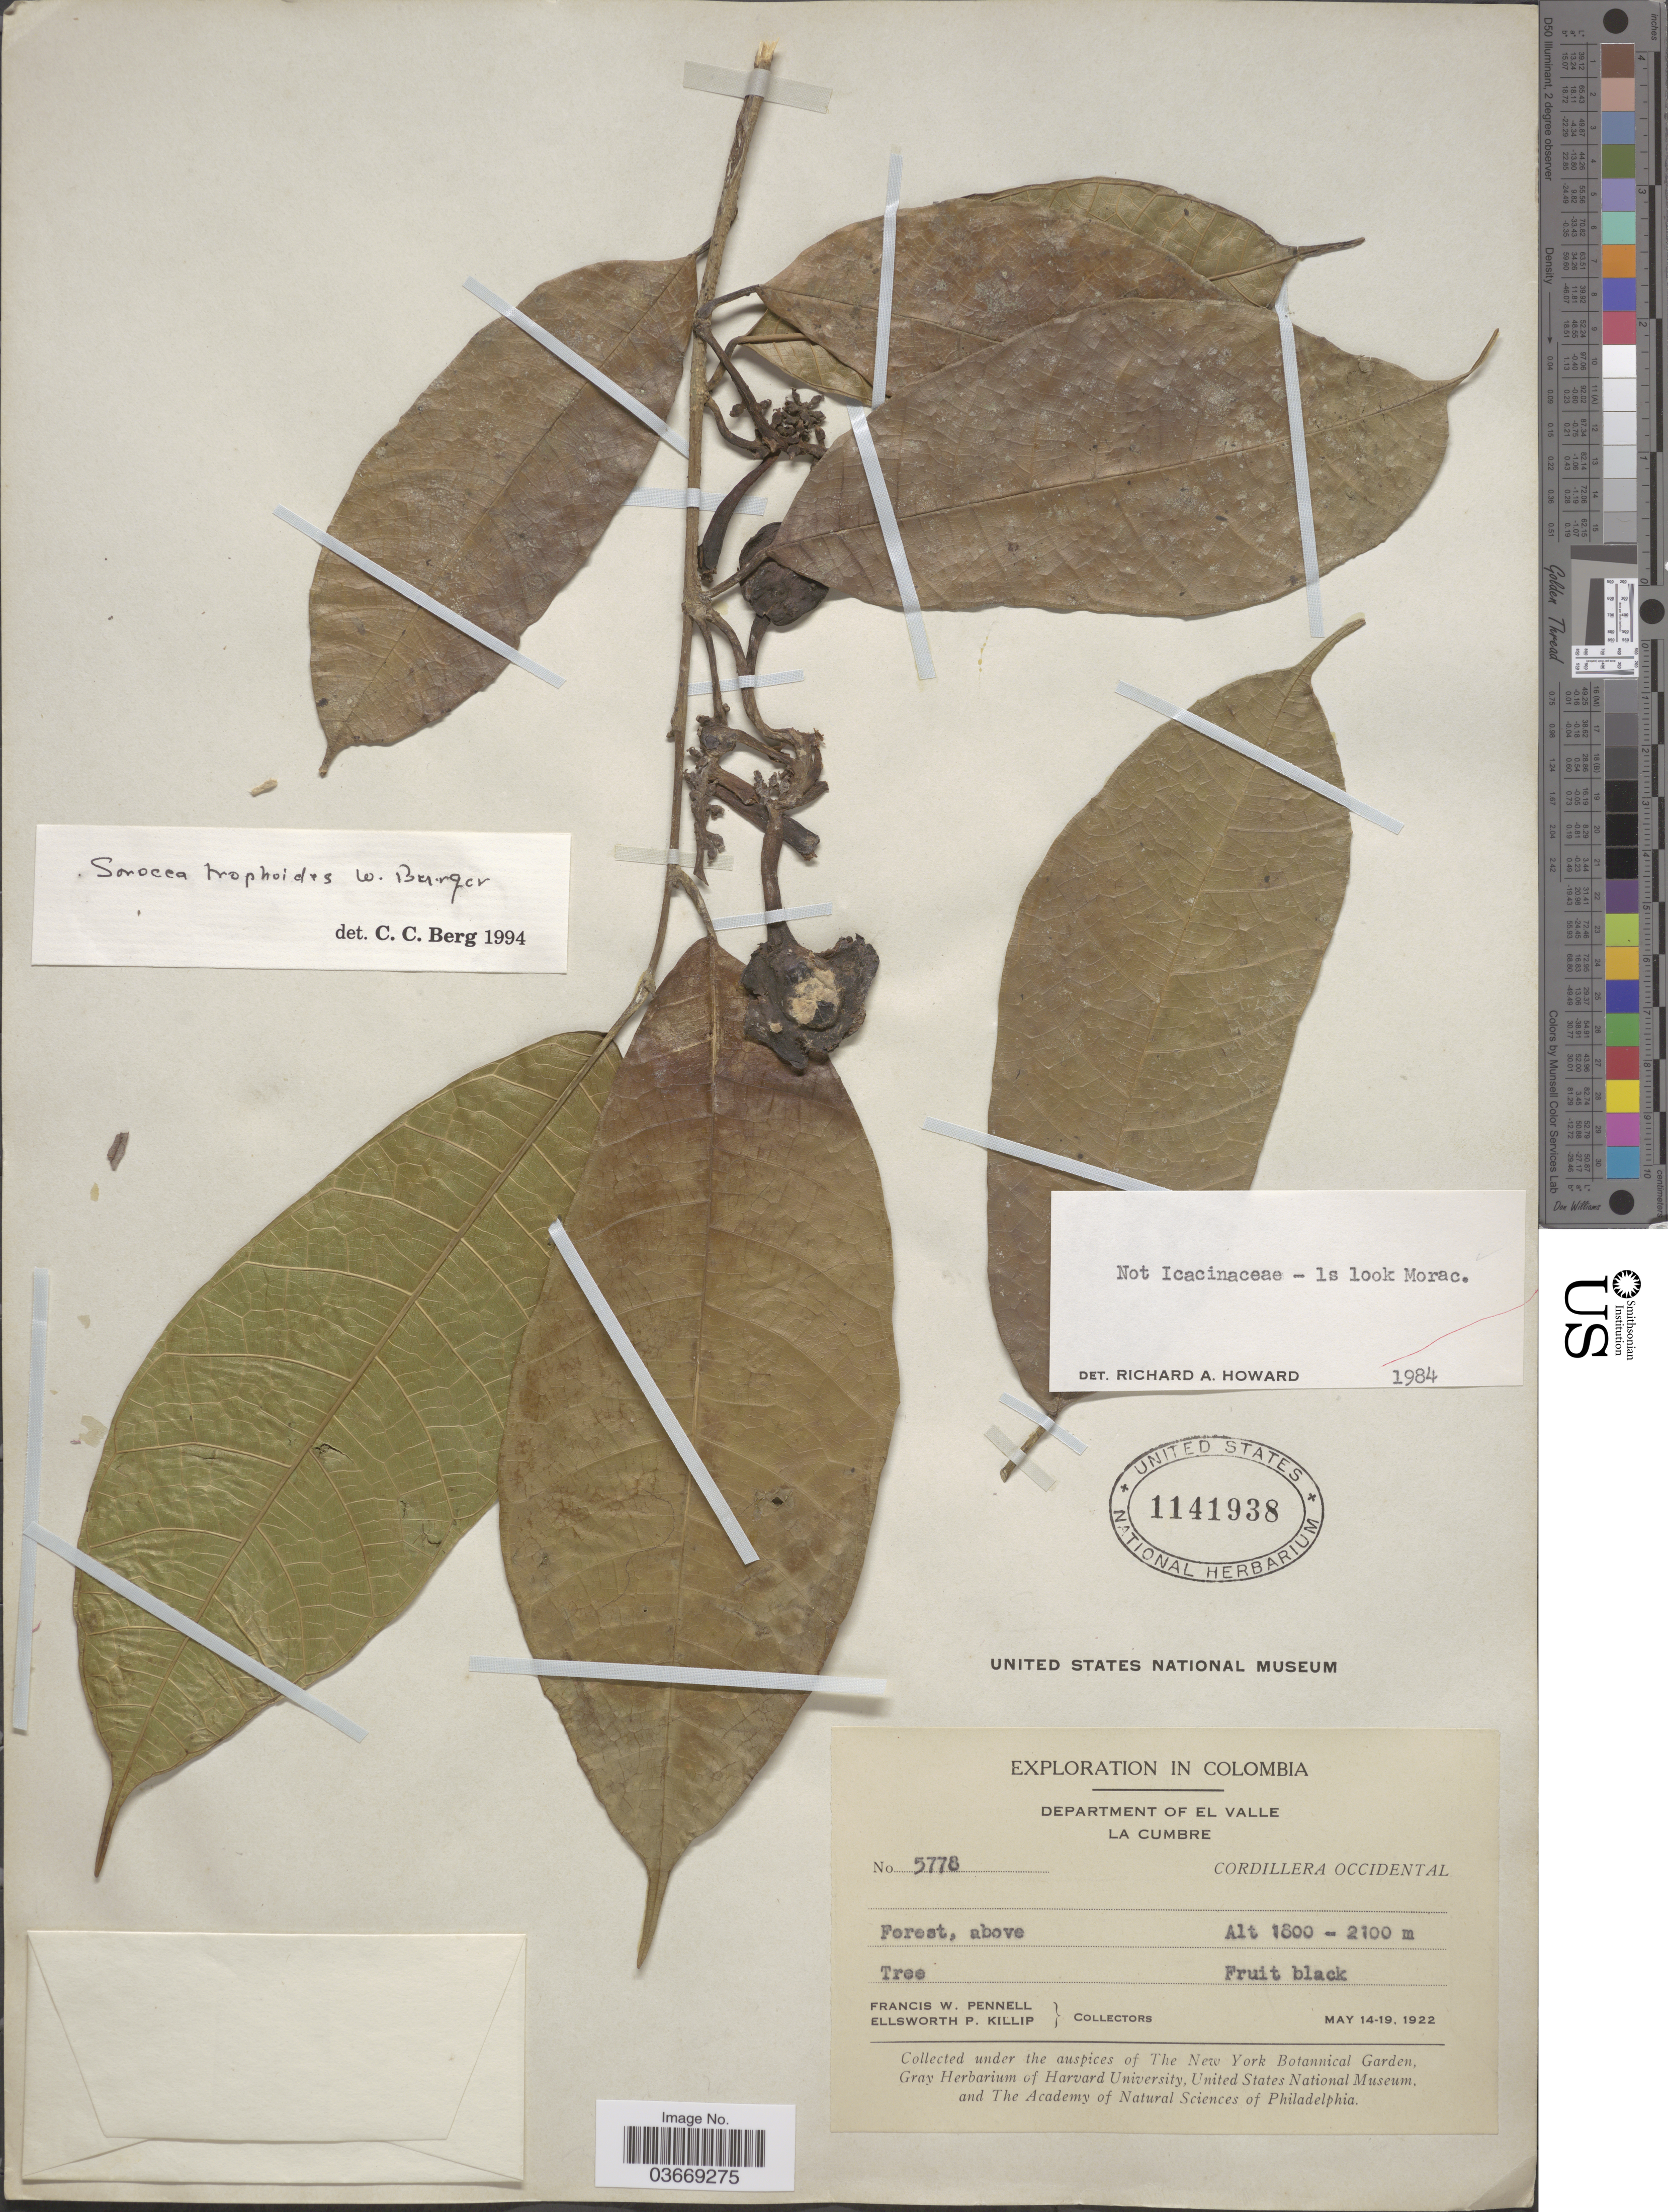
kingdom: Plantae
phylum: Tracheophyta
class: Magnoliopsida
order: Rosales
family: Moraceae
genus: Sorocea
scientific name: Sorocea trophoides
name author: W.C. Burger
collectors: F. W. Pennell & E. P. Killip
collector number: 5778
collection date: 1922-05-14/1922-05-19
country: Colombia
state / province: Valle del Cauca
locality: Department of El Valle, La Cumbre, Cordillera Occidental.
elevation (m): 1800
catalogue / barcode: US 1141938